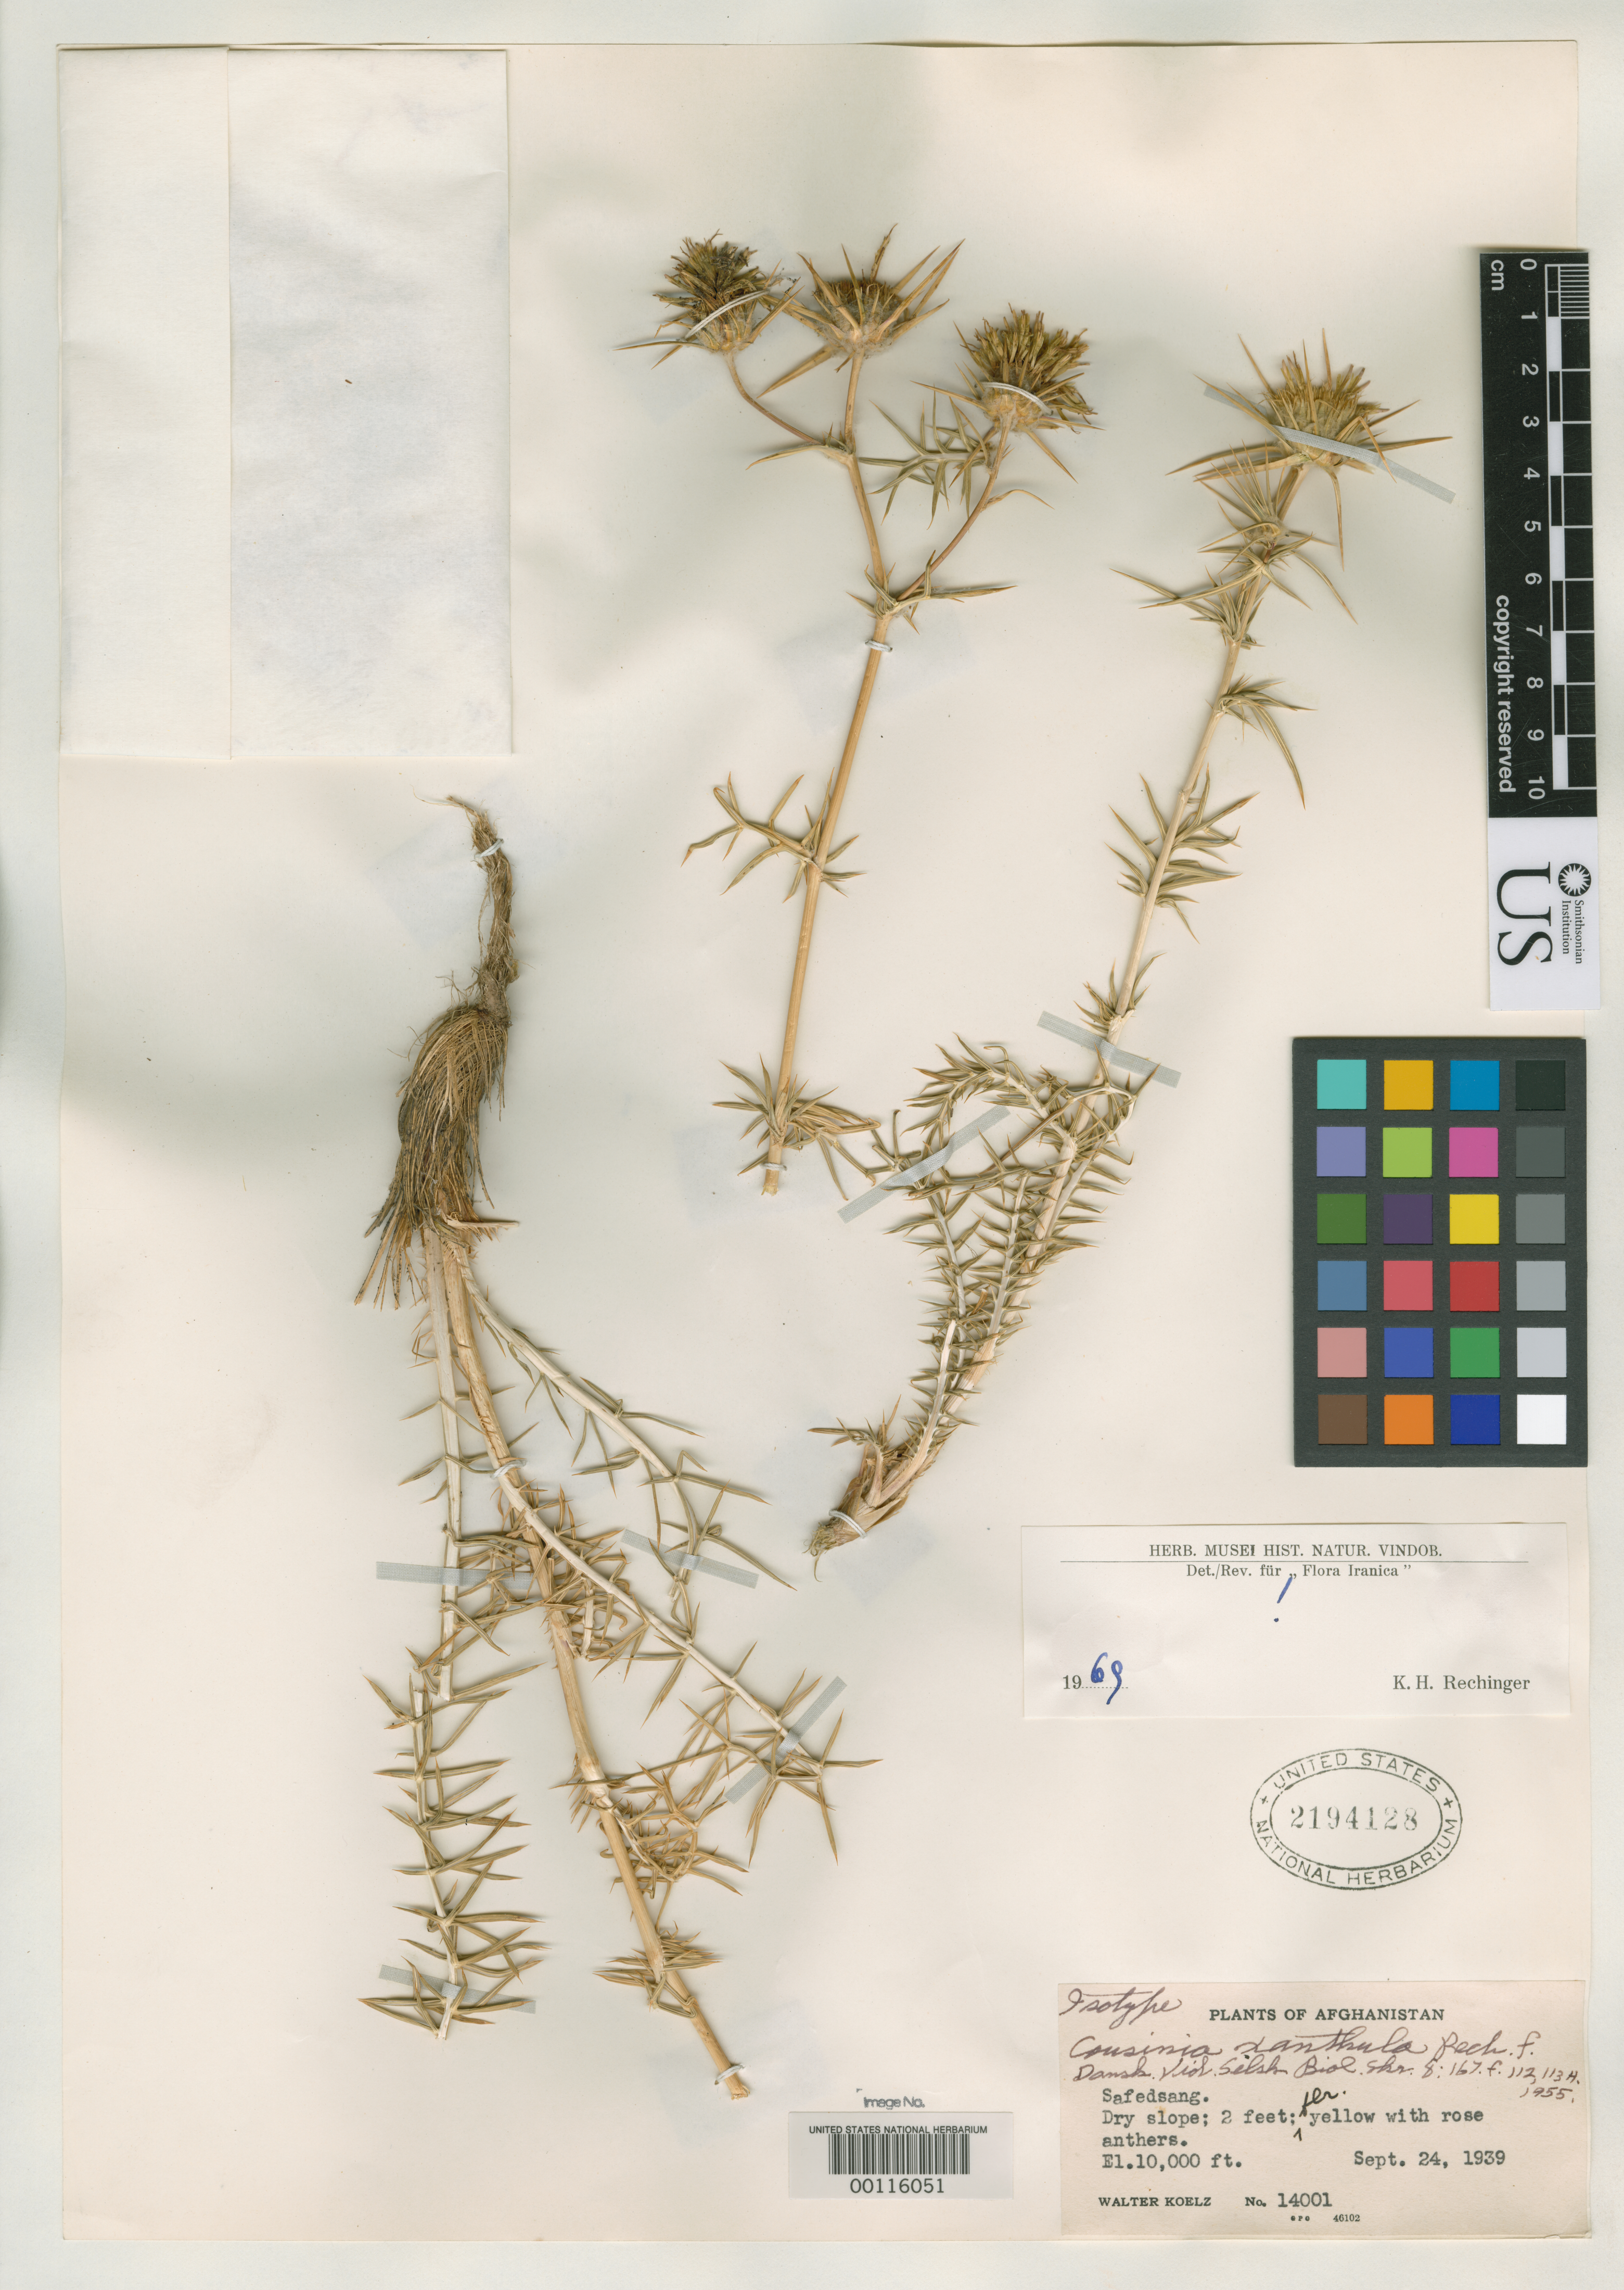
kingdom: Plantae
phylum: Tracheophyta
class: Magnoliopsida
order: Asterales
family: Asteraceae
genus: Cousinia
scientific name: Cousinia xanthula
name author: Rech. f.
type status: Isotype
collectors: W. N. Koelz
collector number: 14001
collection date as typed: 24 Sep 1939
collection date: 1939-09-24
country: Afghanistan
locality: Safedsang.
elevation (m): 3048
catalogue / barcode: US 2194128